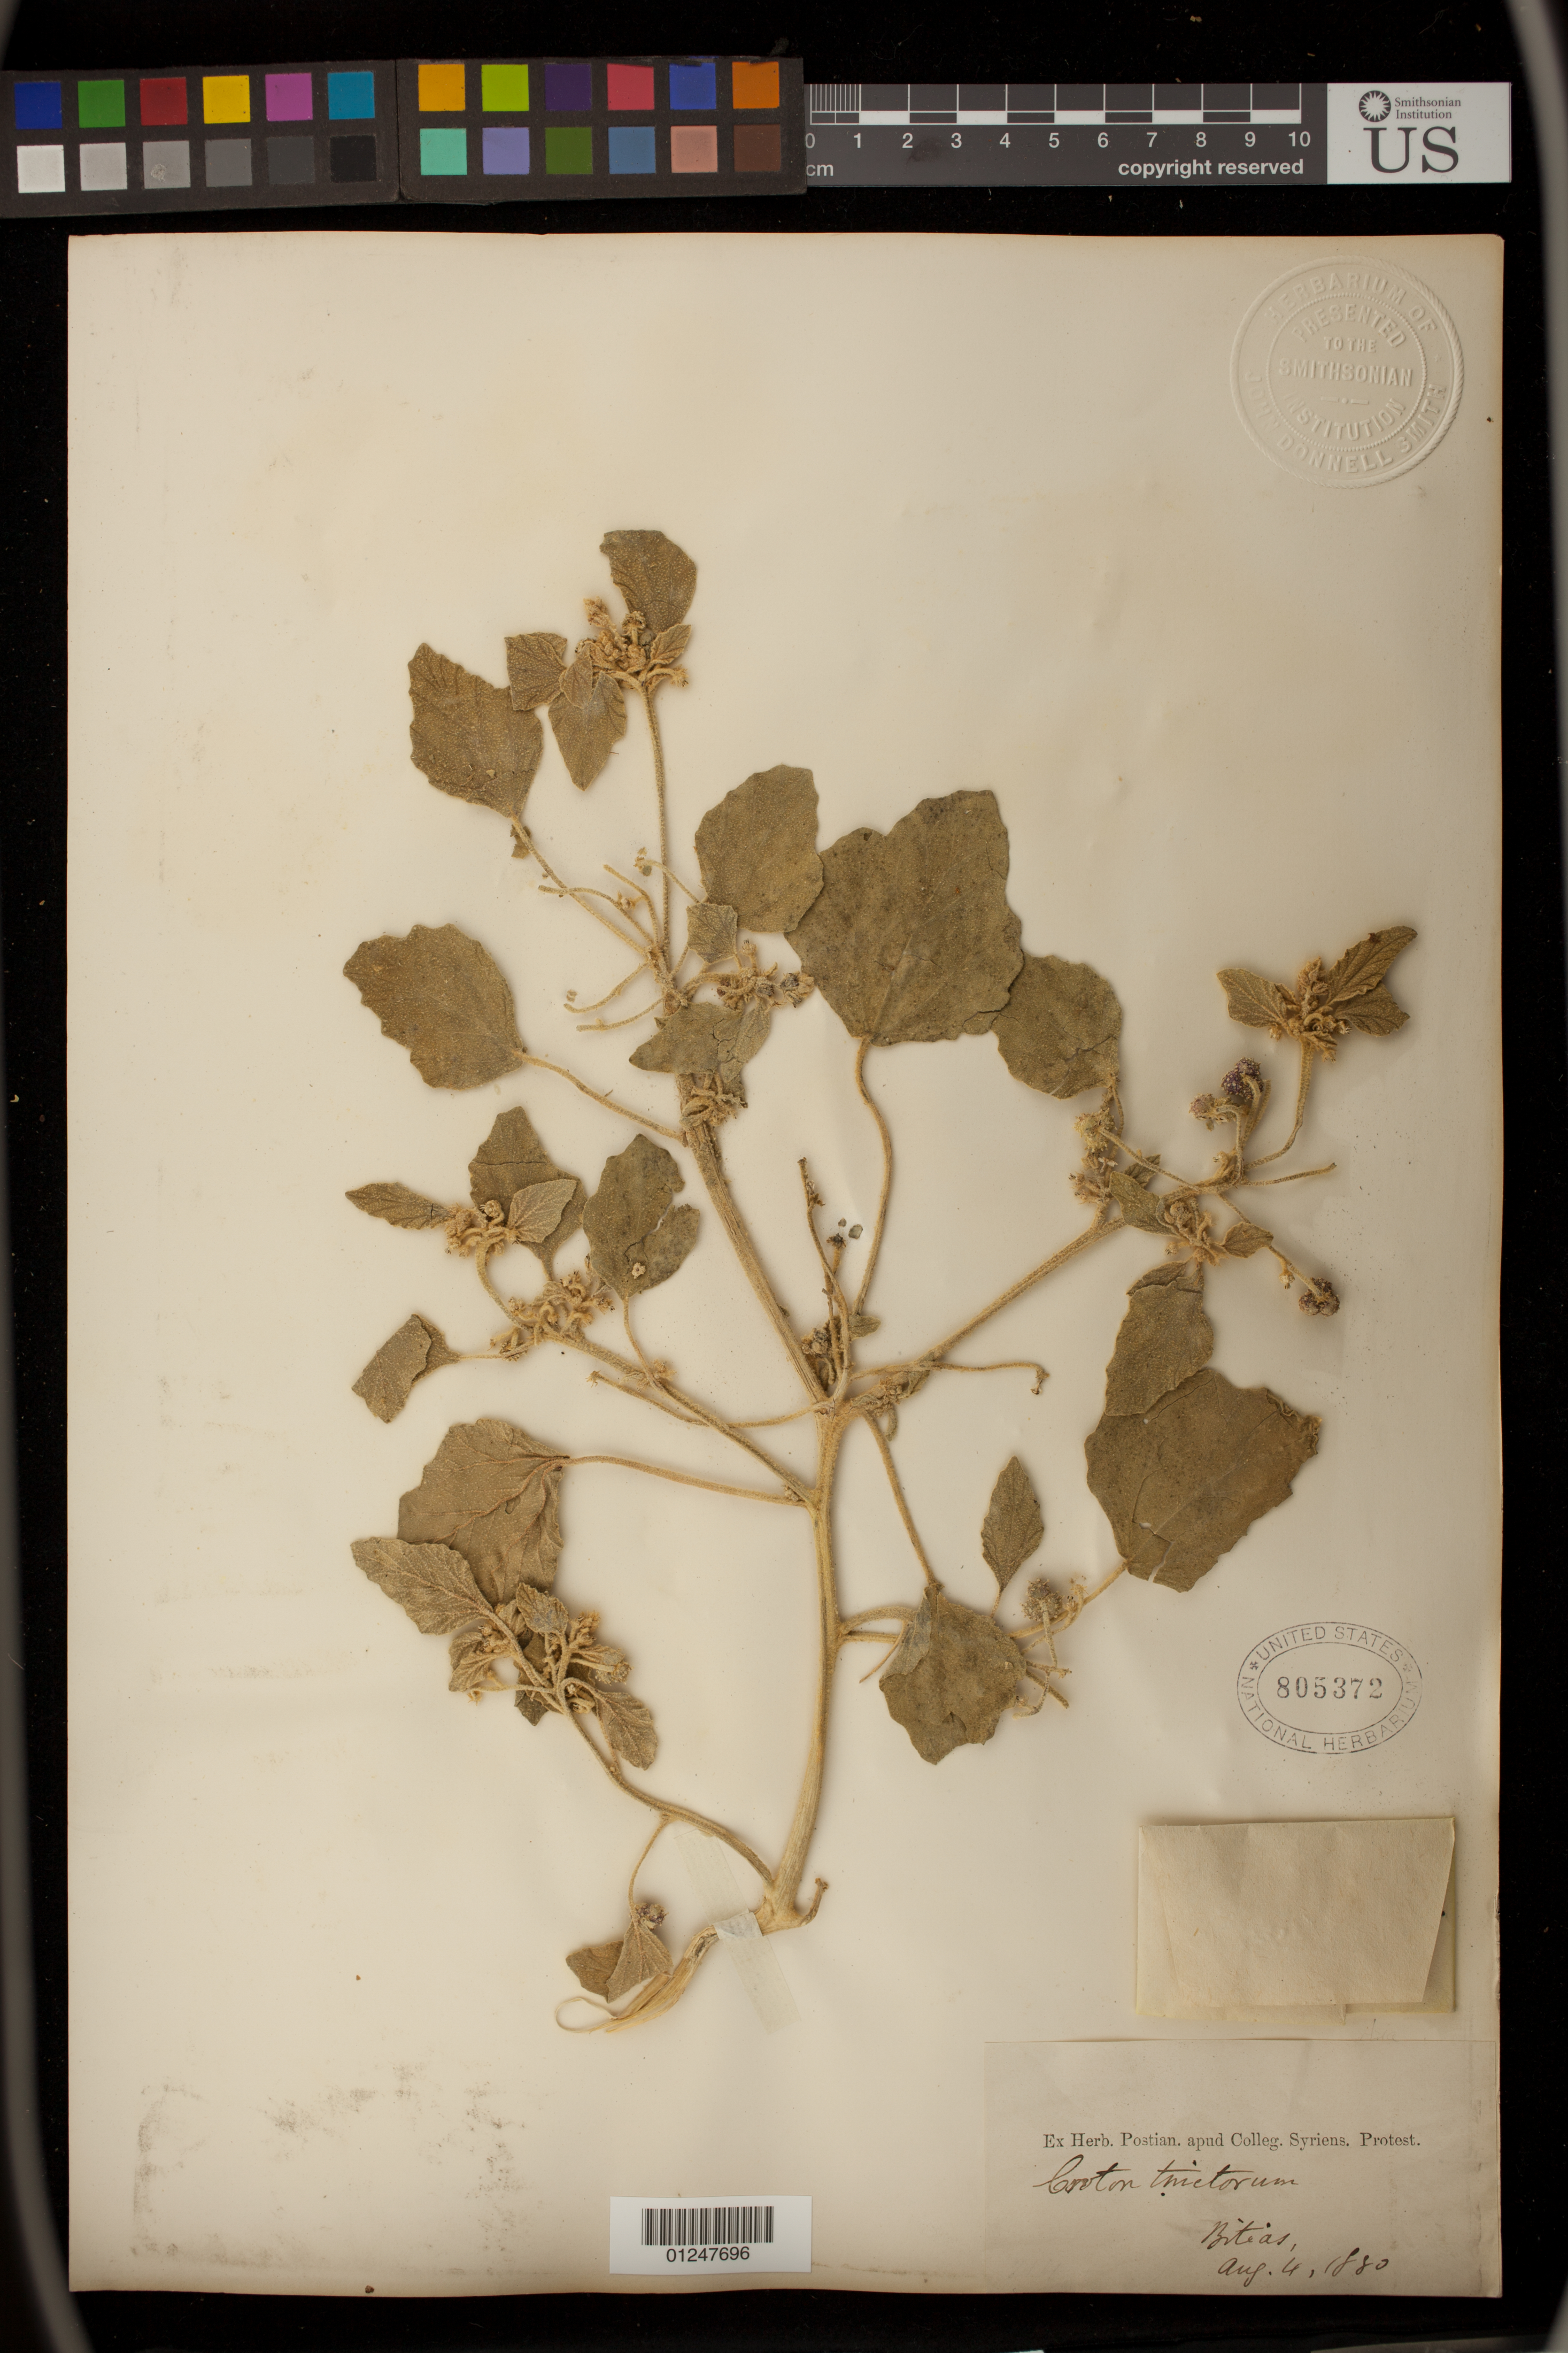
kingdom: Plantae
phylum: Tracheophyta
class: Magnoliopsida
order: Malpighiales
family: Euphorbiaceae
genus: Chrozophora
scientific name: Chrozophora tinctoria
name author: (L.) A. Juss.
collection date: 1880-08-04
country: United States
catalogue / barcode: US 805372